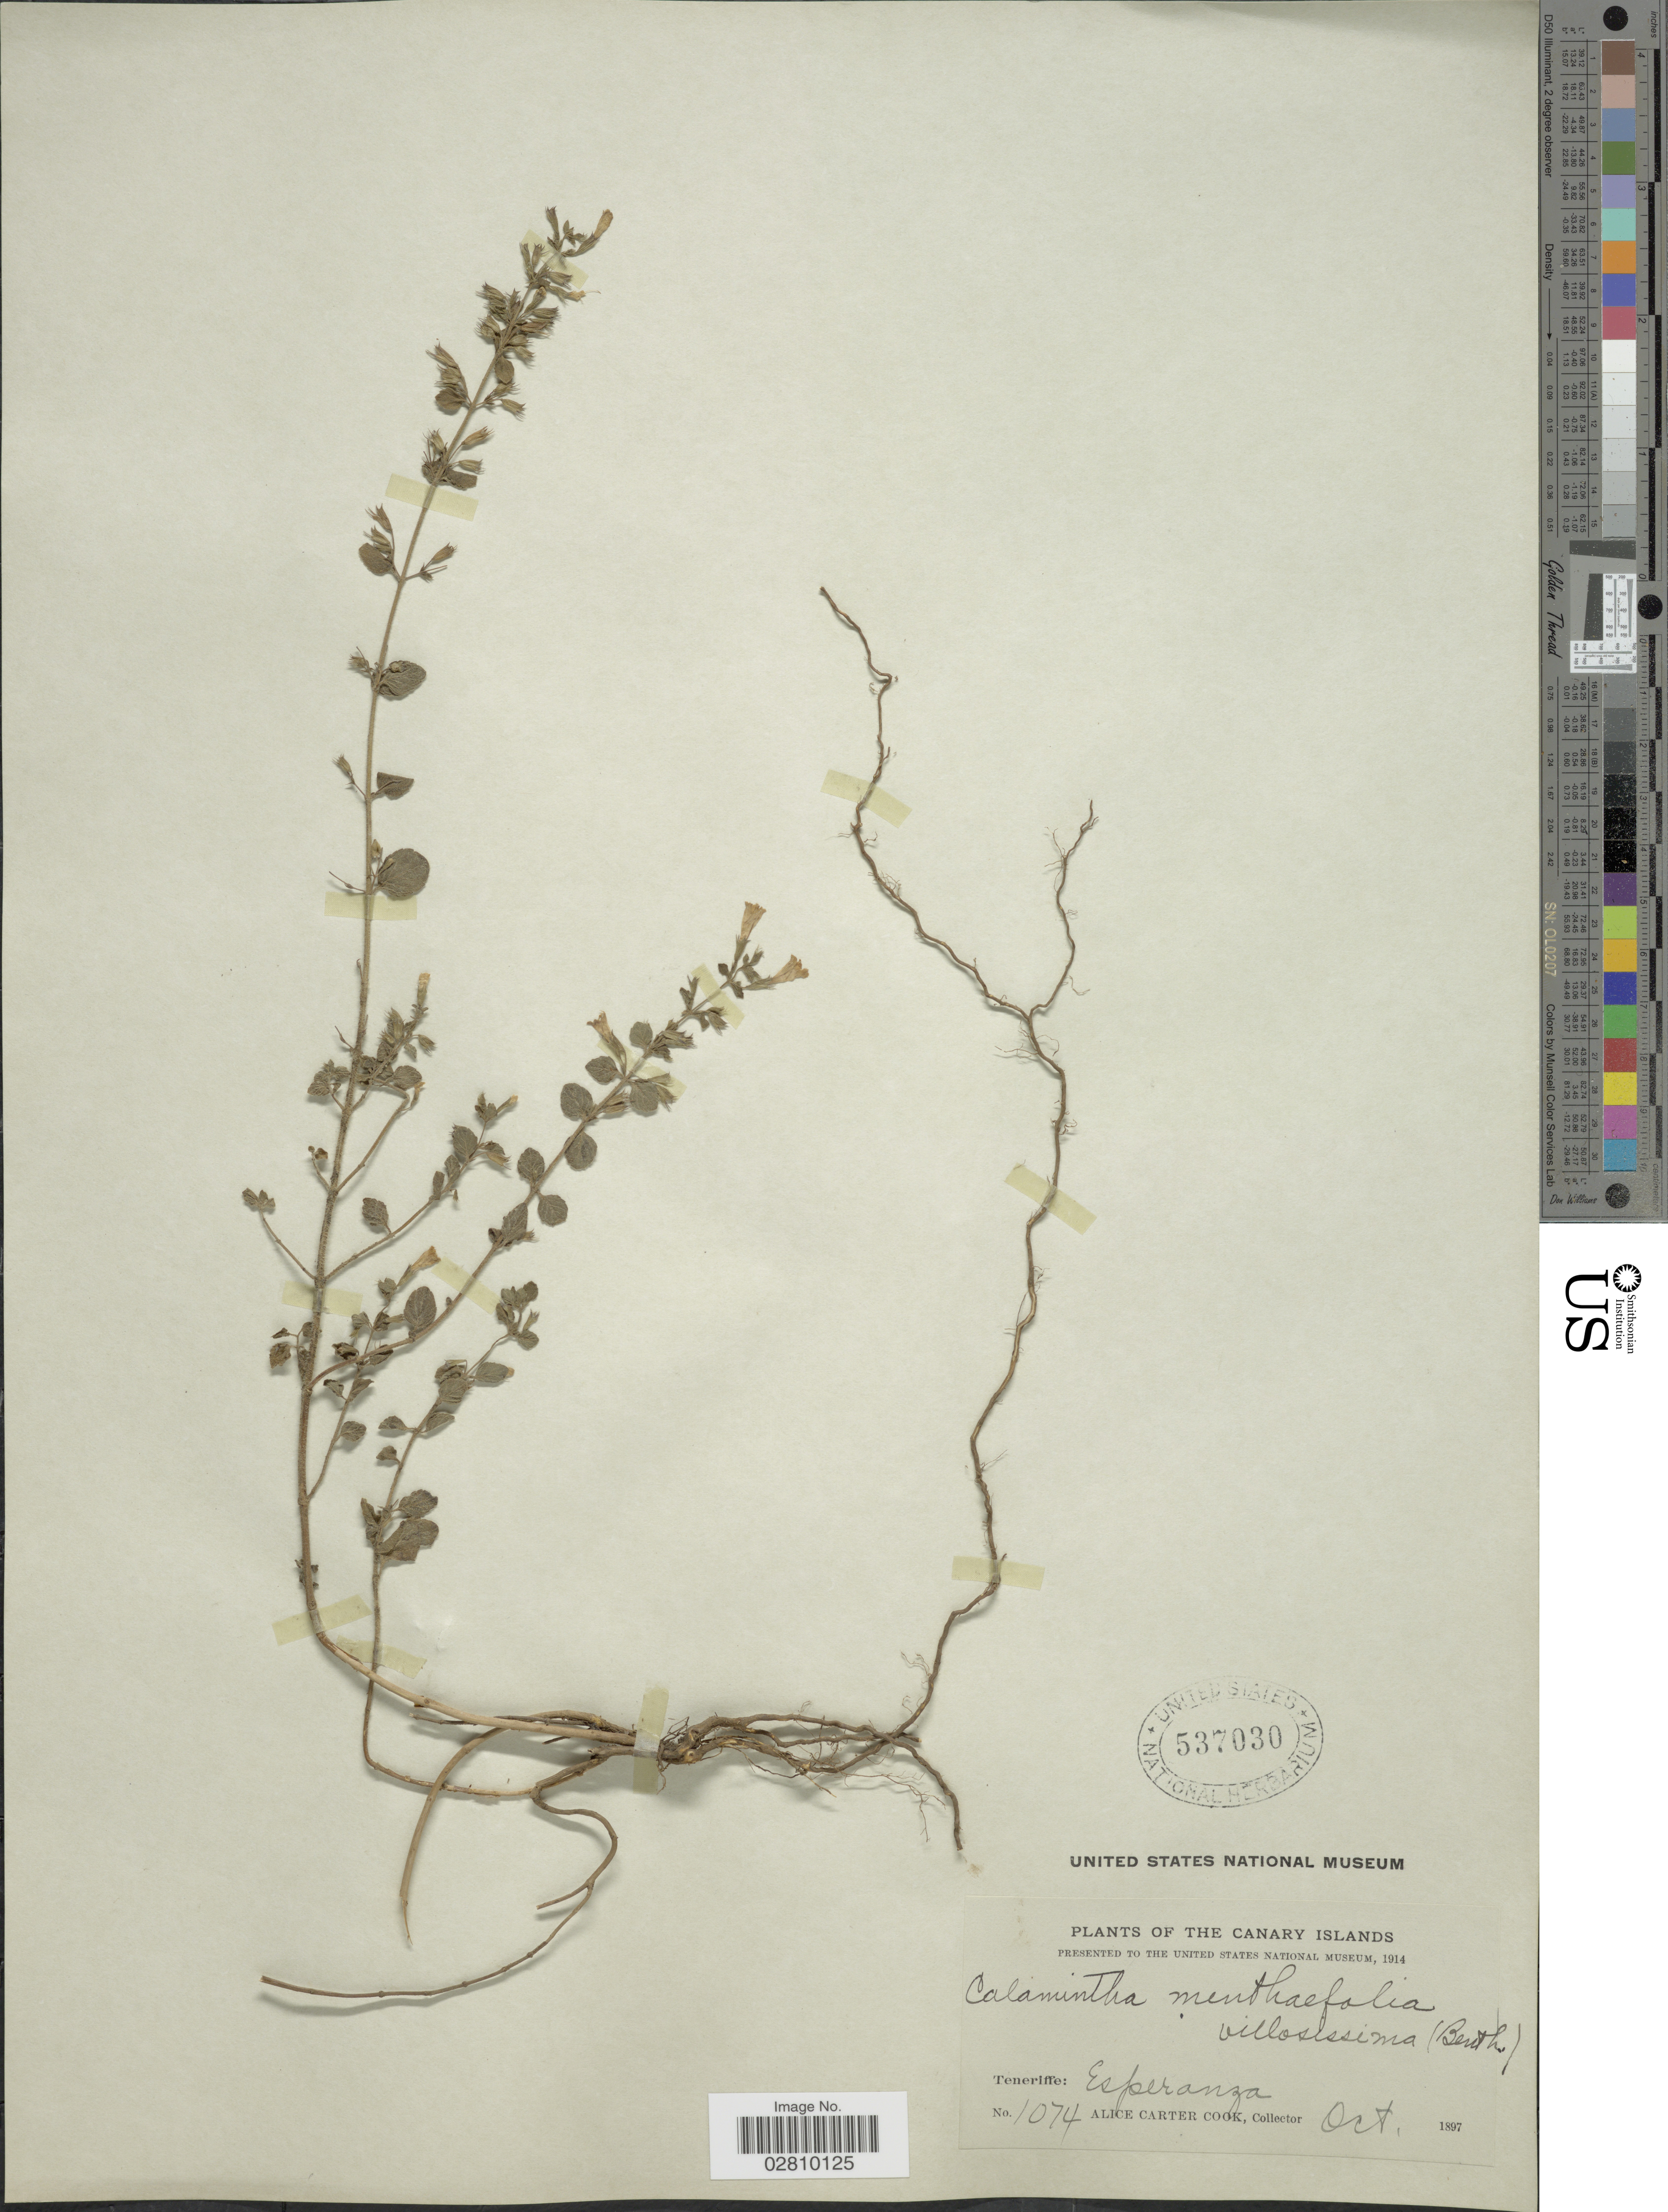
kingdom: Plantae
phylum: Tracheophyta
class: Magnoliopsida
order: Lamiales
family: Lamiaceae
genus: Calamintha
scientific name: Calamintha menthifolia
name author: Host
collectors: Alice C. Cook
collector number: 1074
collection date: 1897-10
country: Spain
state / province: Canarias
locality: Canary Islands. Teneriffe: Esperanza.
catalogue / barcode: US 537030